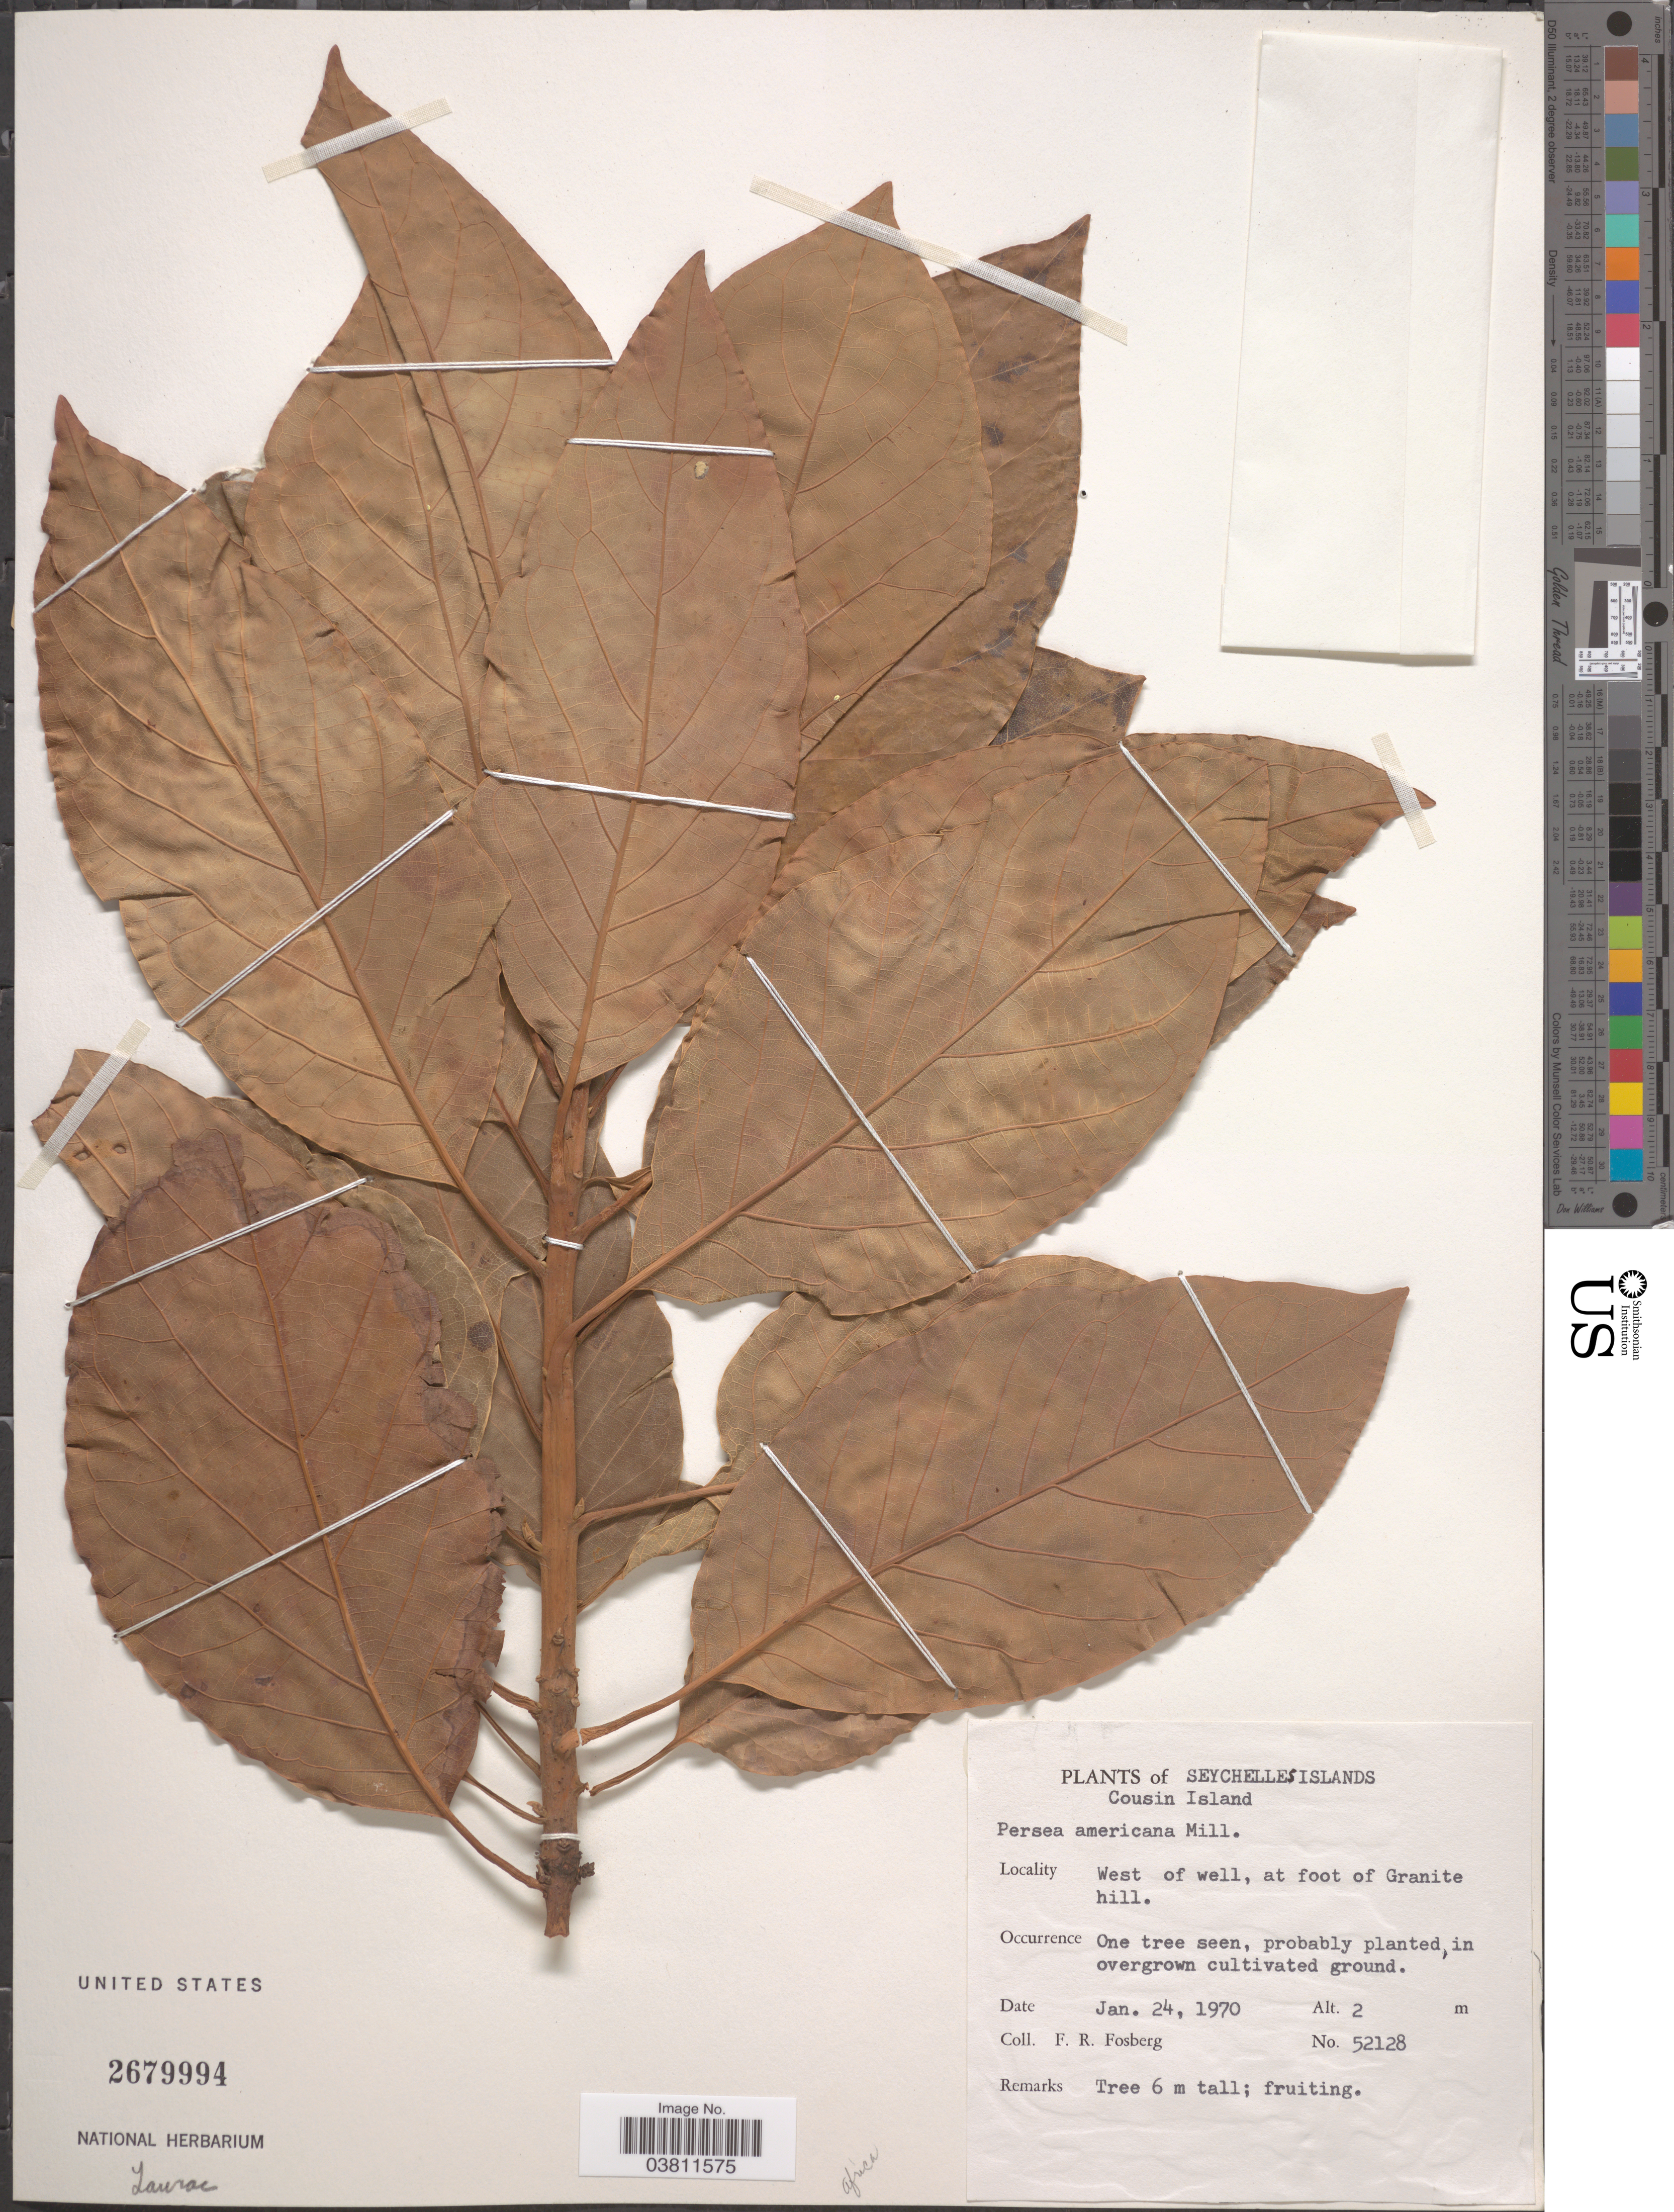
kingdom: Plantae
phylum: Tracheophyta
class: Magnoliopsida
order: Laurales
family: Lauraceae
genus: Persea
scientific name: Persea americana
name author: Mill.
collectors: F. R. Fosberg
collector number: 52128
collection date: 1970-01-24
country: Seychelles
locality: Seychelles Islands. Cousin Island. West of well, at foot of Granite hill.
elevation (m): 2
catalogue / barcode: US 2679994